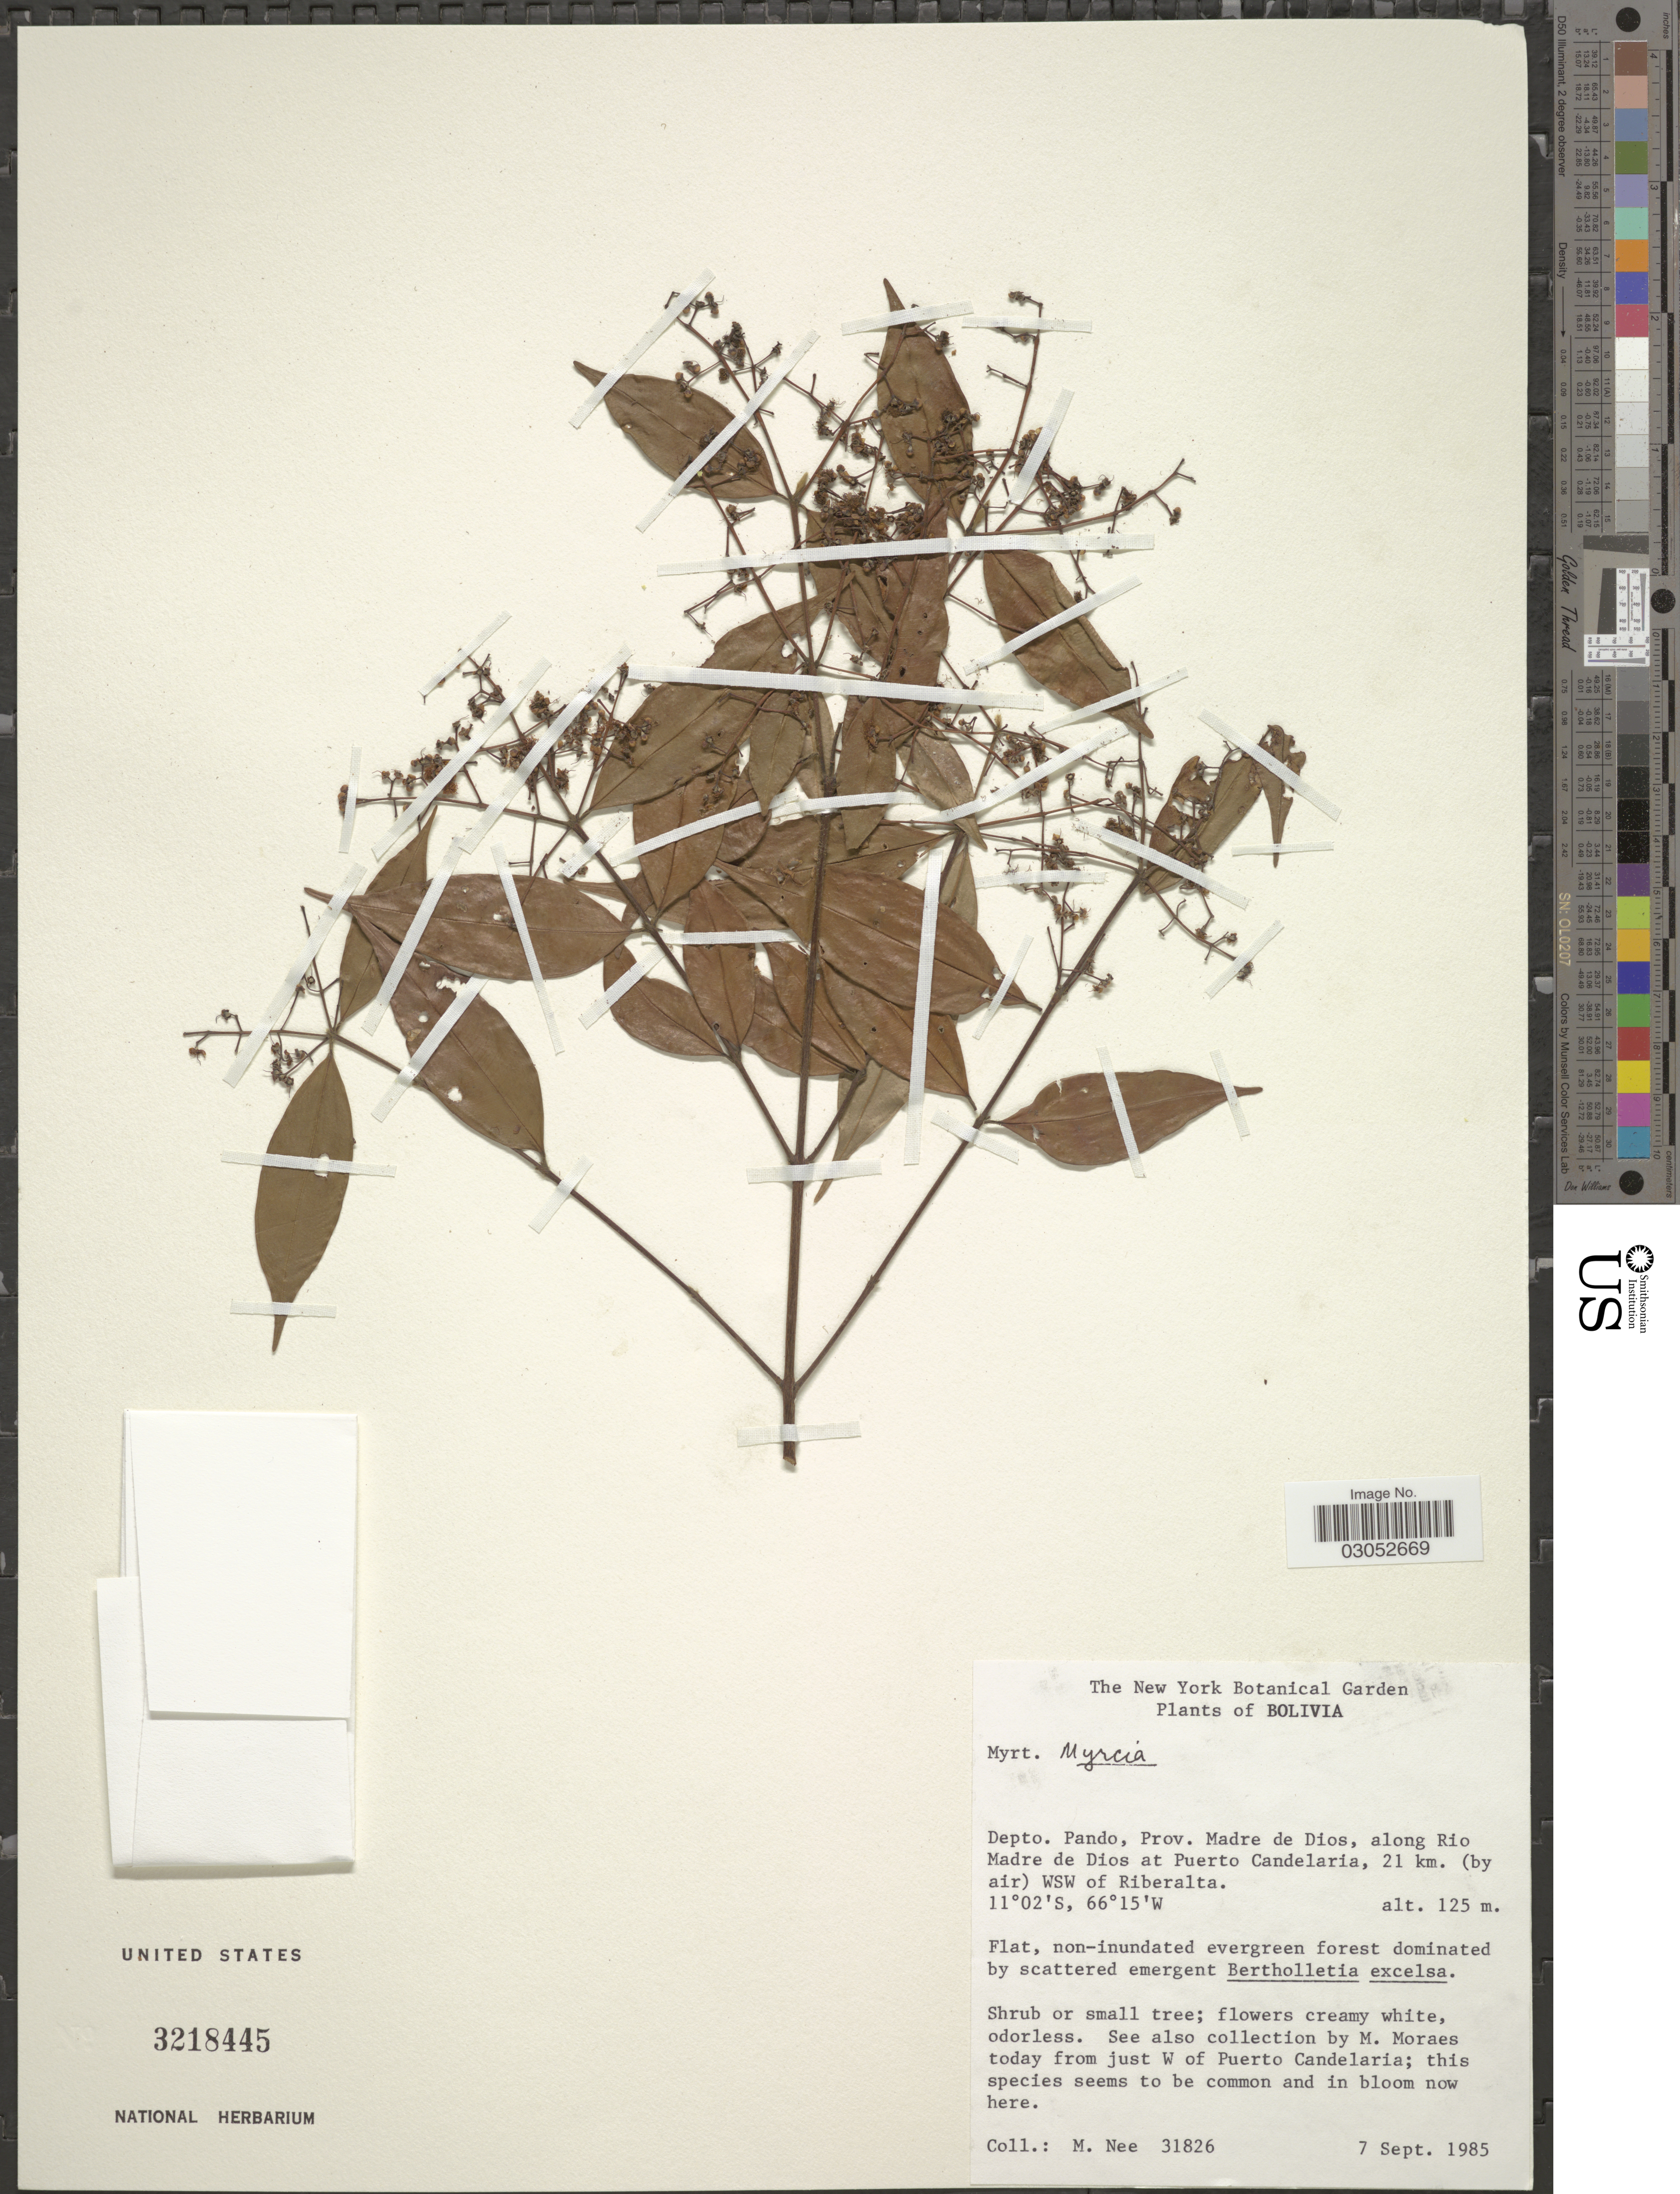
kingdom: Plantae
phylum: Tracheophyta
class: Magnoliopsida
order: Myrtales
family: Myrtaceae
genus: Myrcia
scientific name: Myrcia sp.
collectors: M. Nee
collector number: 31826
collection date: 1985-09-07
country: Bolivia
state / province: Pando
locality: Depto. Pando, Prov. Madre de Dios, along Rio Madre de Dios at Puerto Candelaria, 21 km. (by air) WSW of Riberalta.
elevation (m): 125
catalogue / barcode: US 3218445